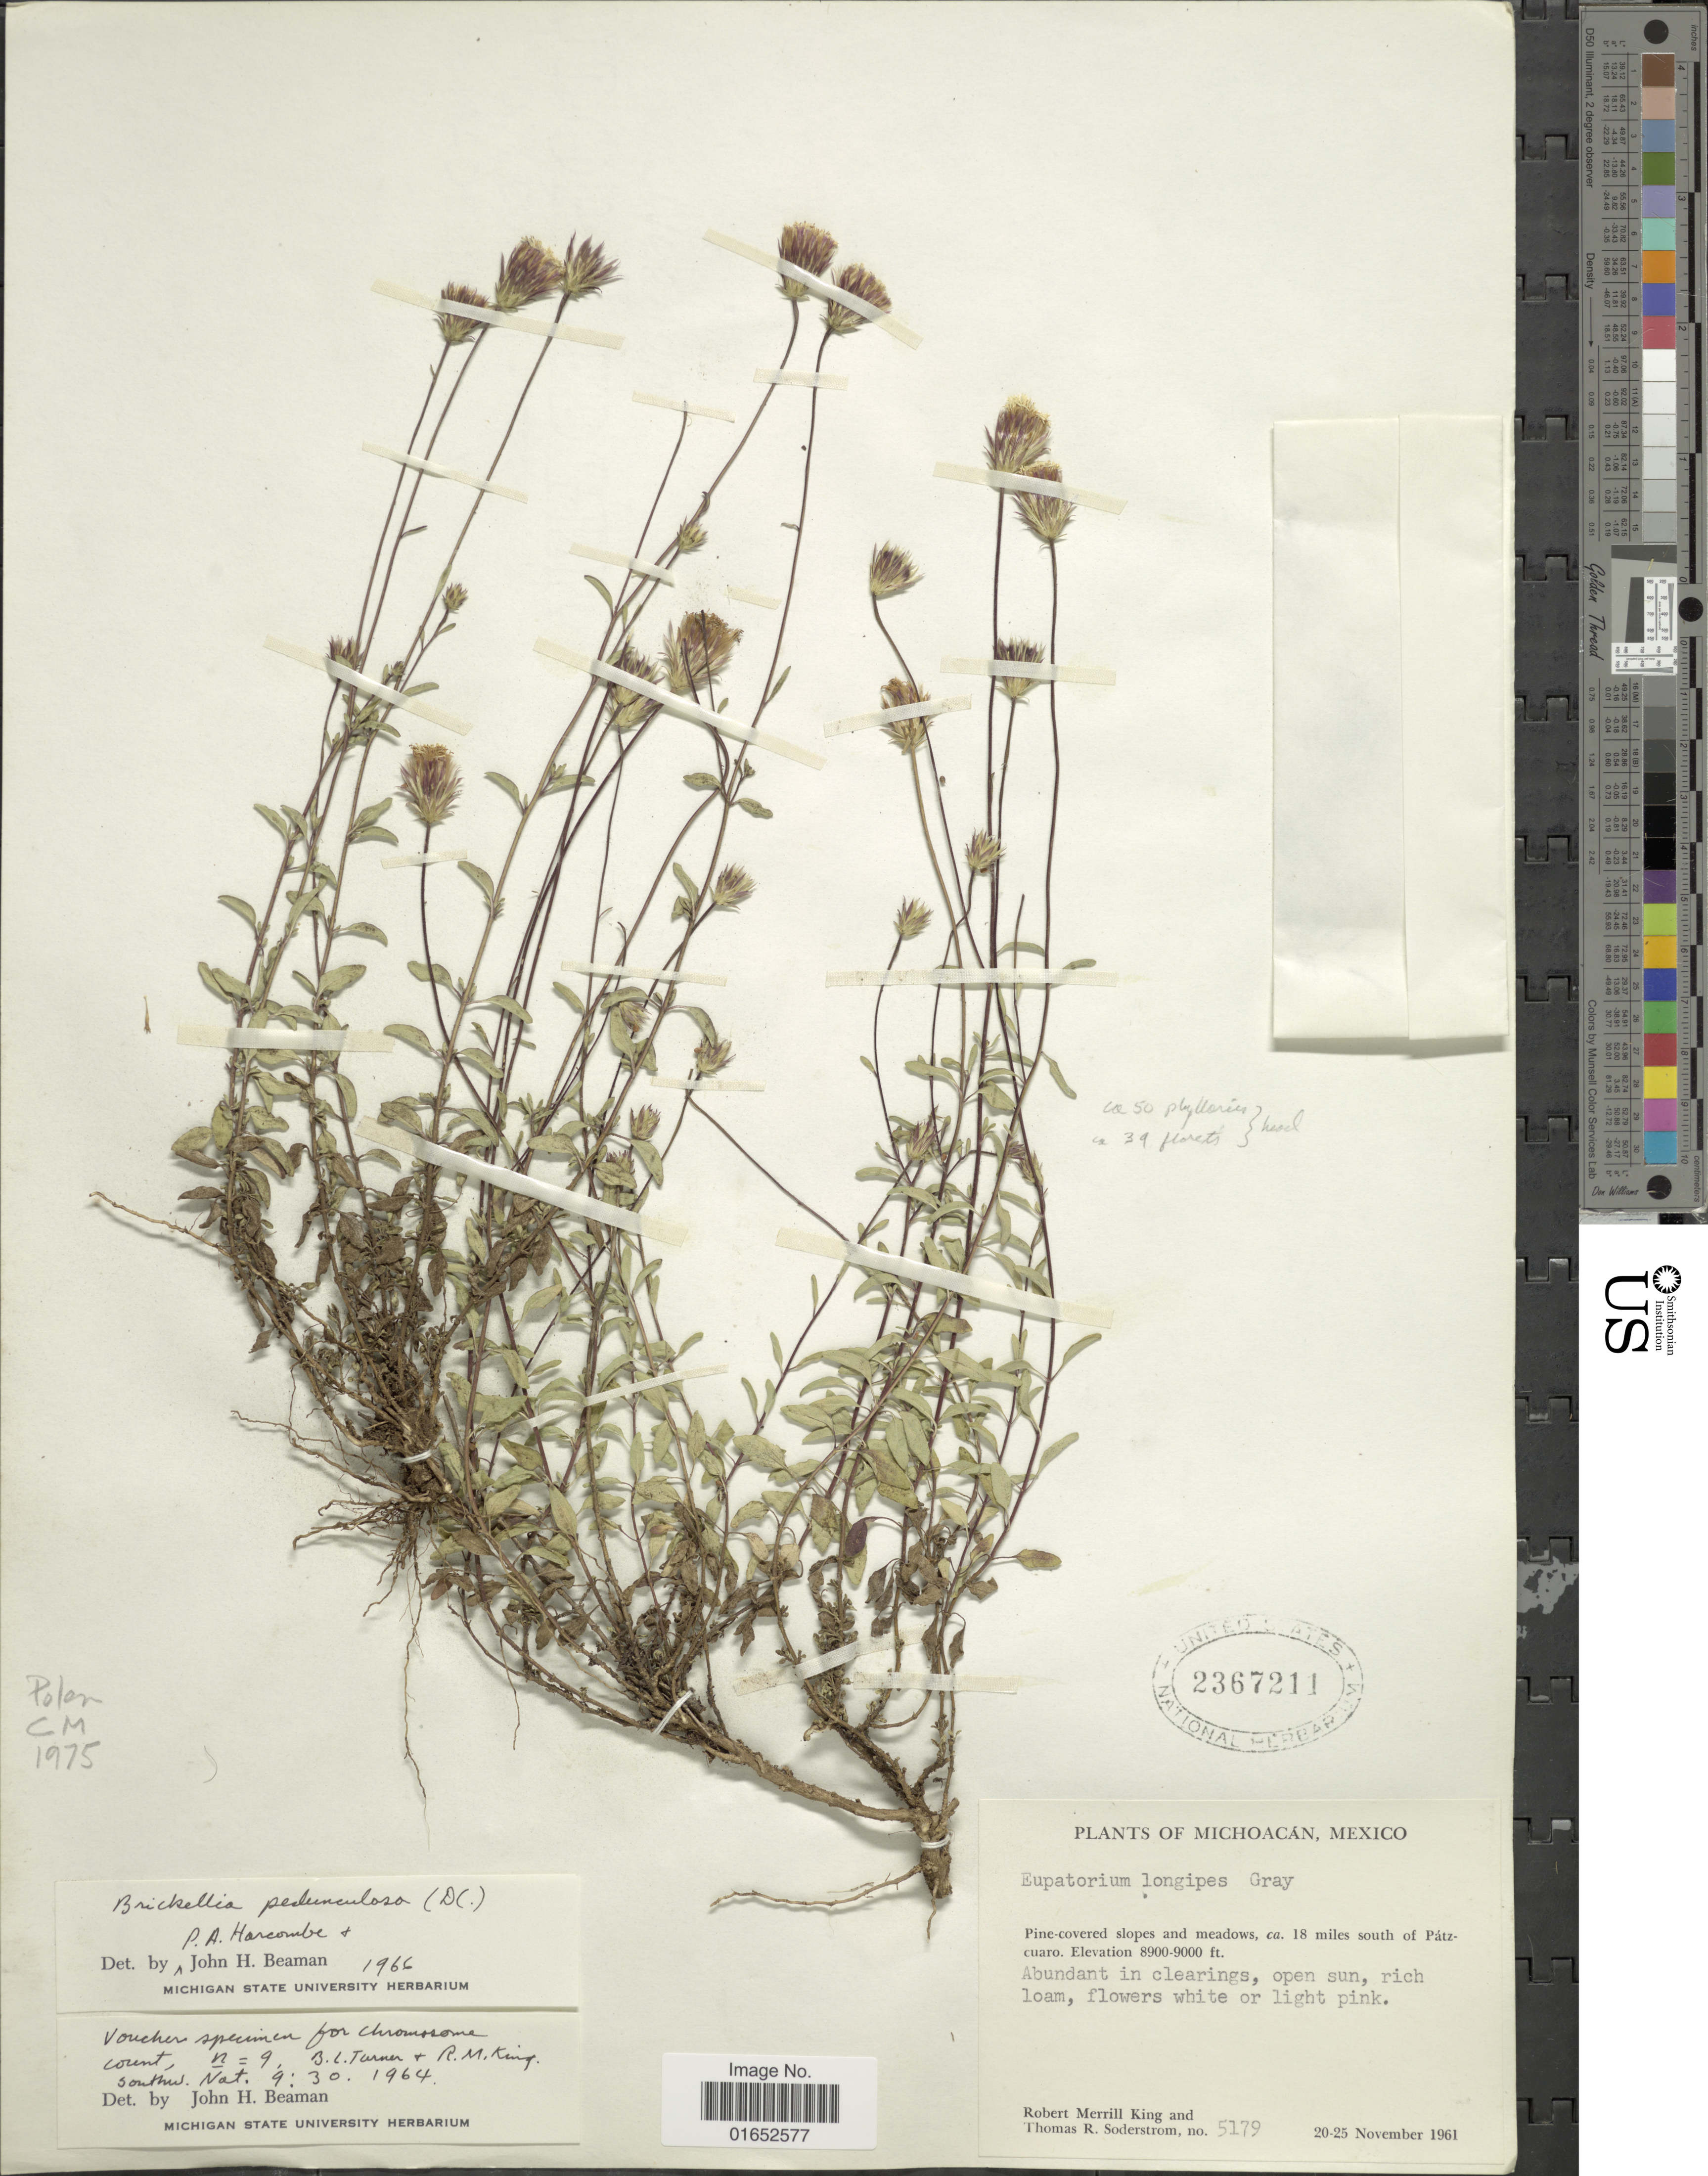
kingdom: Plantae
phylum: Tracheophyta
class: Magnoliopsida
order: Asterales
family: Asteraceae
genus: Phanerostylis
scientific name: Phanerostylis pedunculosa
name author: (DC.) R.M. King & H. Rob.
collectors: R. M. King & T. R. Soderstrom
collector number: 5179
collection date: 1961-11-20/1961-11-25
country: Mexico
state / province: Michoacán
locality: Pine-covered slopes and meadows, ca. 18 miles south of Pátzcuaro. Abundant in clearings, opn sun, rich loam, flowers white or light pink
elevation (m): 2713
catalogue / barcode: US 2367211